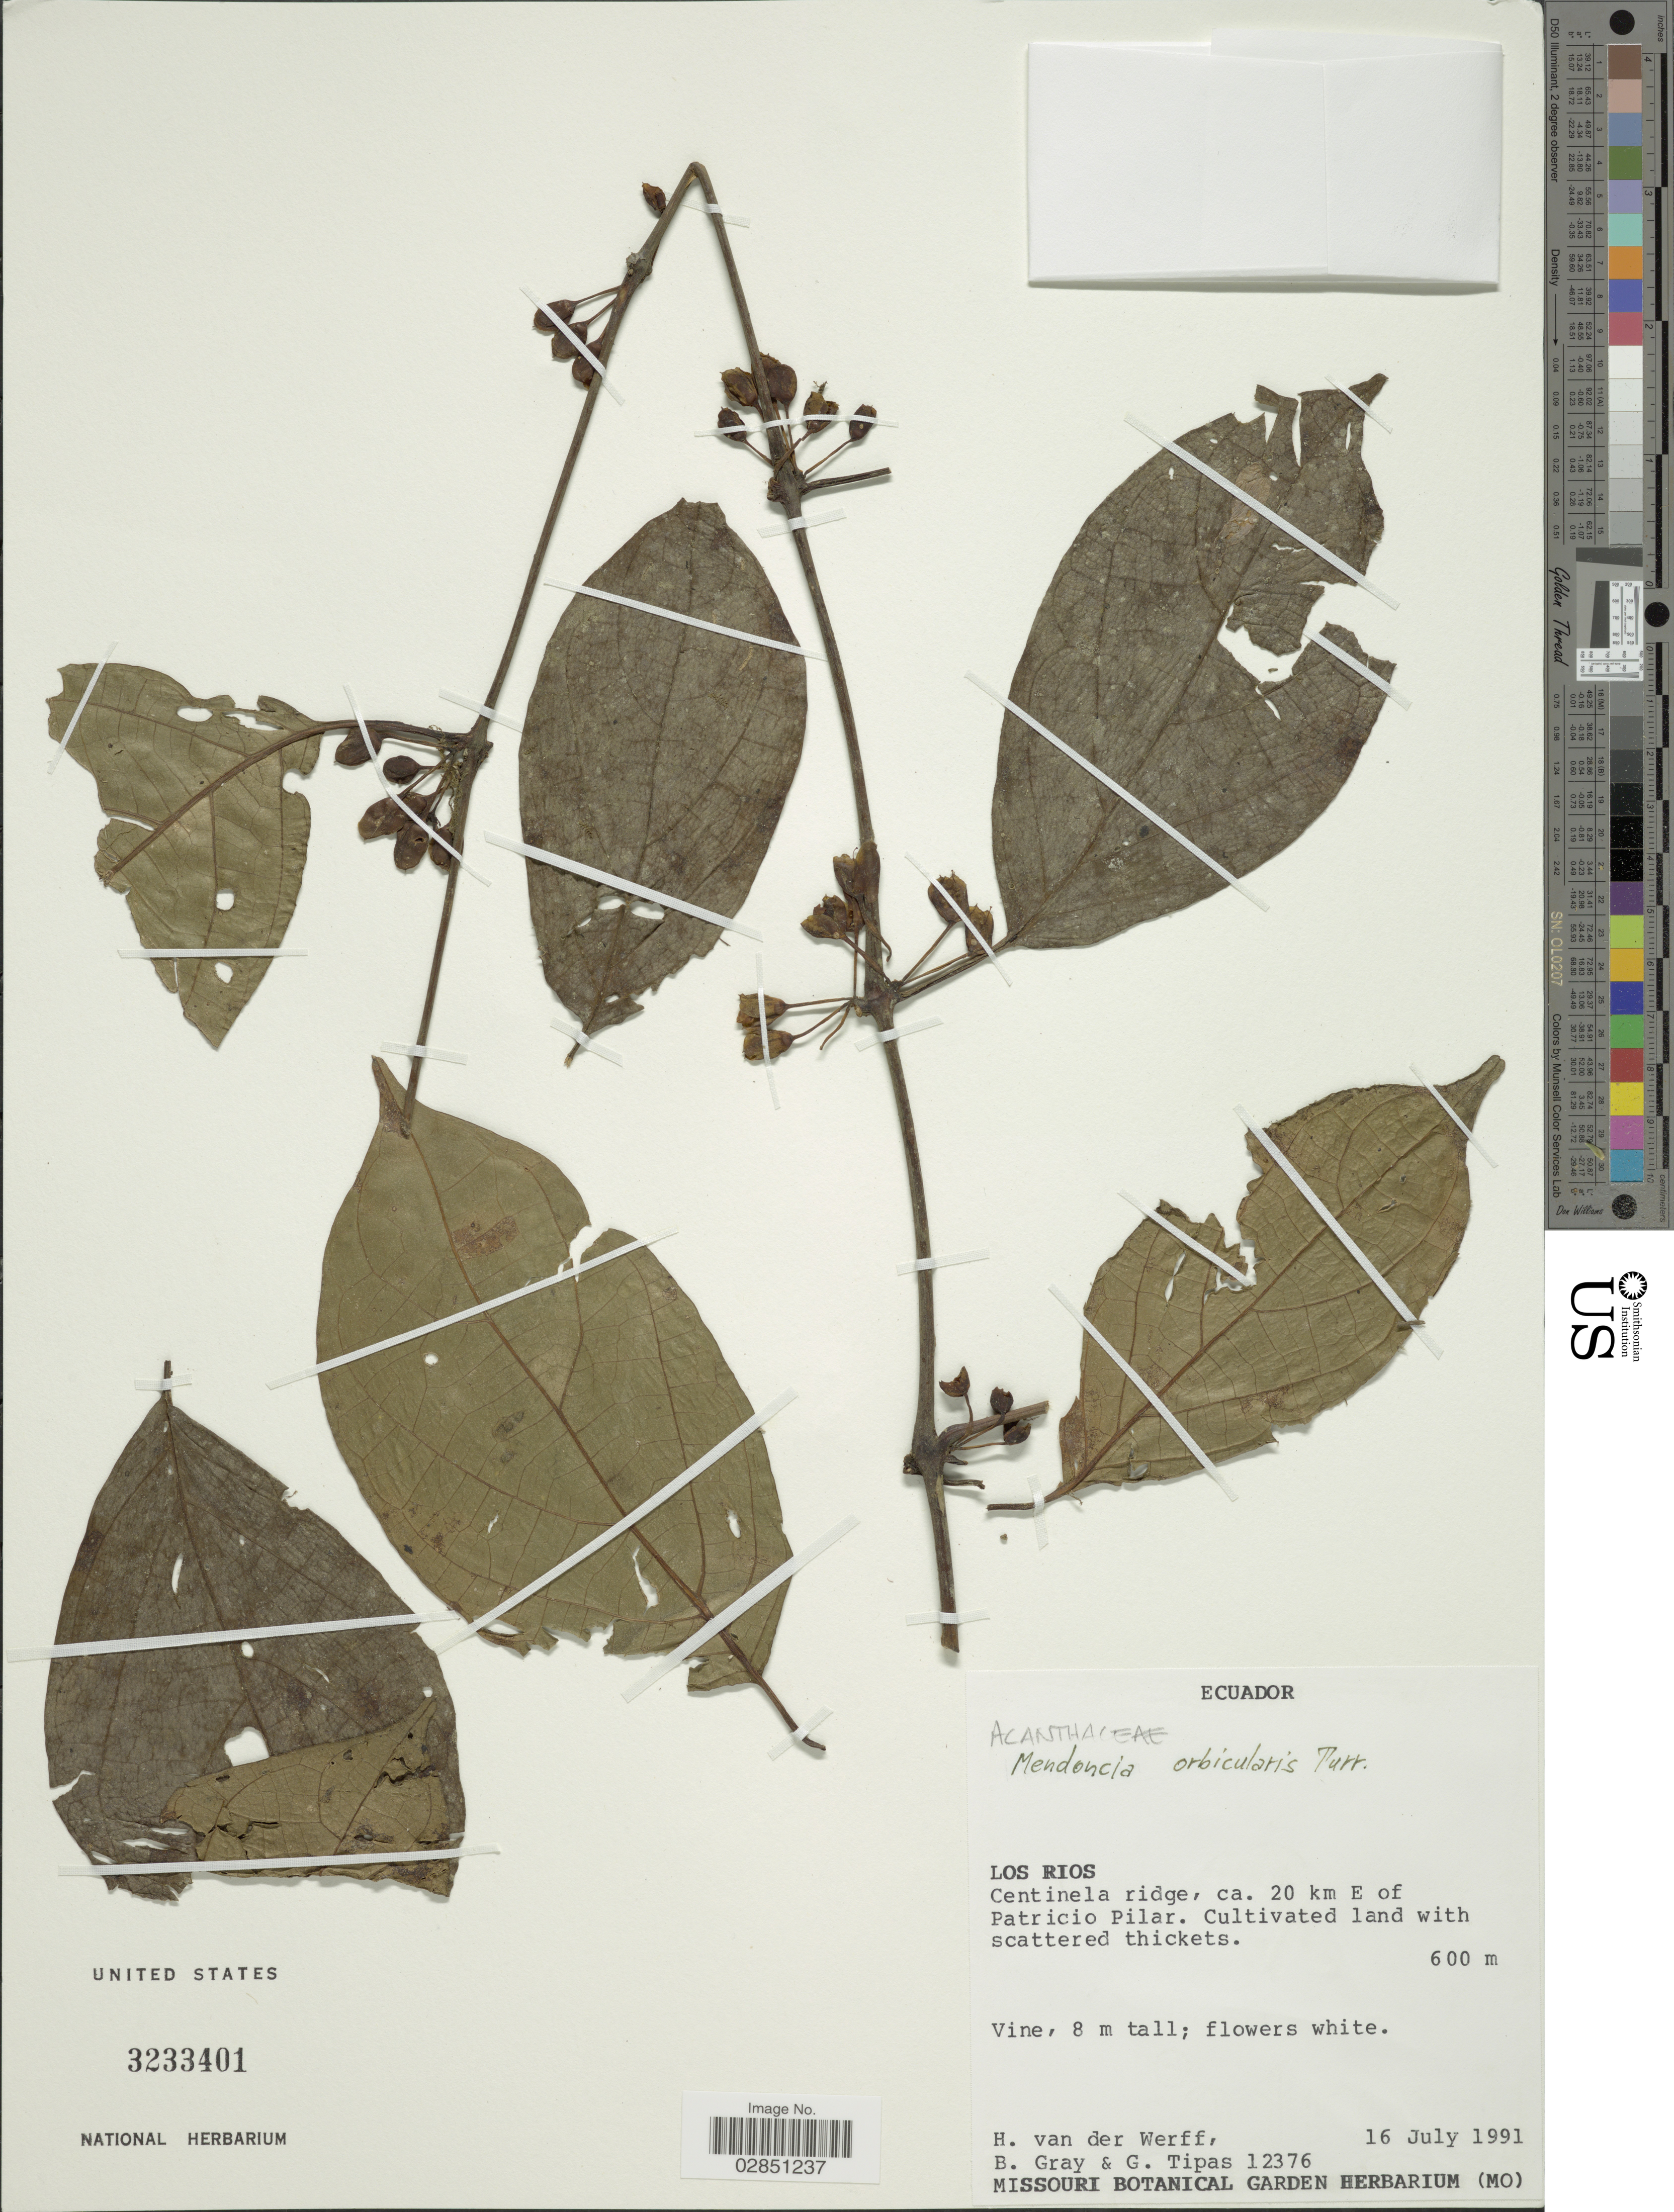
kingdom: Plantae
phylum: Tracheophyta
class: Magnoliopsida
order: Lamiales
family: Acanthaceae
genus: Mendoncia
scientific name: Mendoncia orbicularis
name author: Turrill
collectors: H. van der Werff, B. Gray & G. Tipas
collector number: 12376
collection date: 1991-07-16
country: Ecuador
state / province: Los Ríos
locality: Centenela ridge, ca. 20 km E of Patricio Pilar.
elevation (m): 600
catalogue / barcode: US 3233401